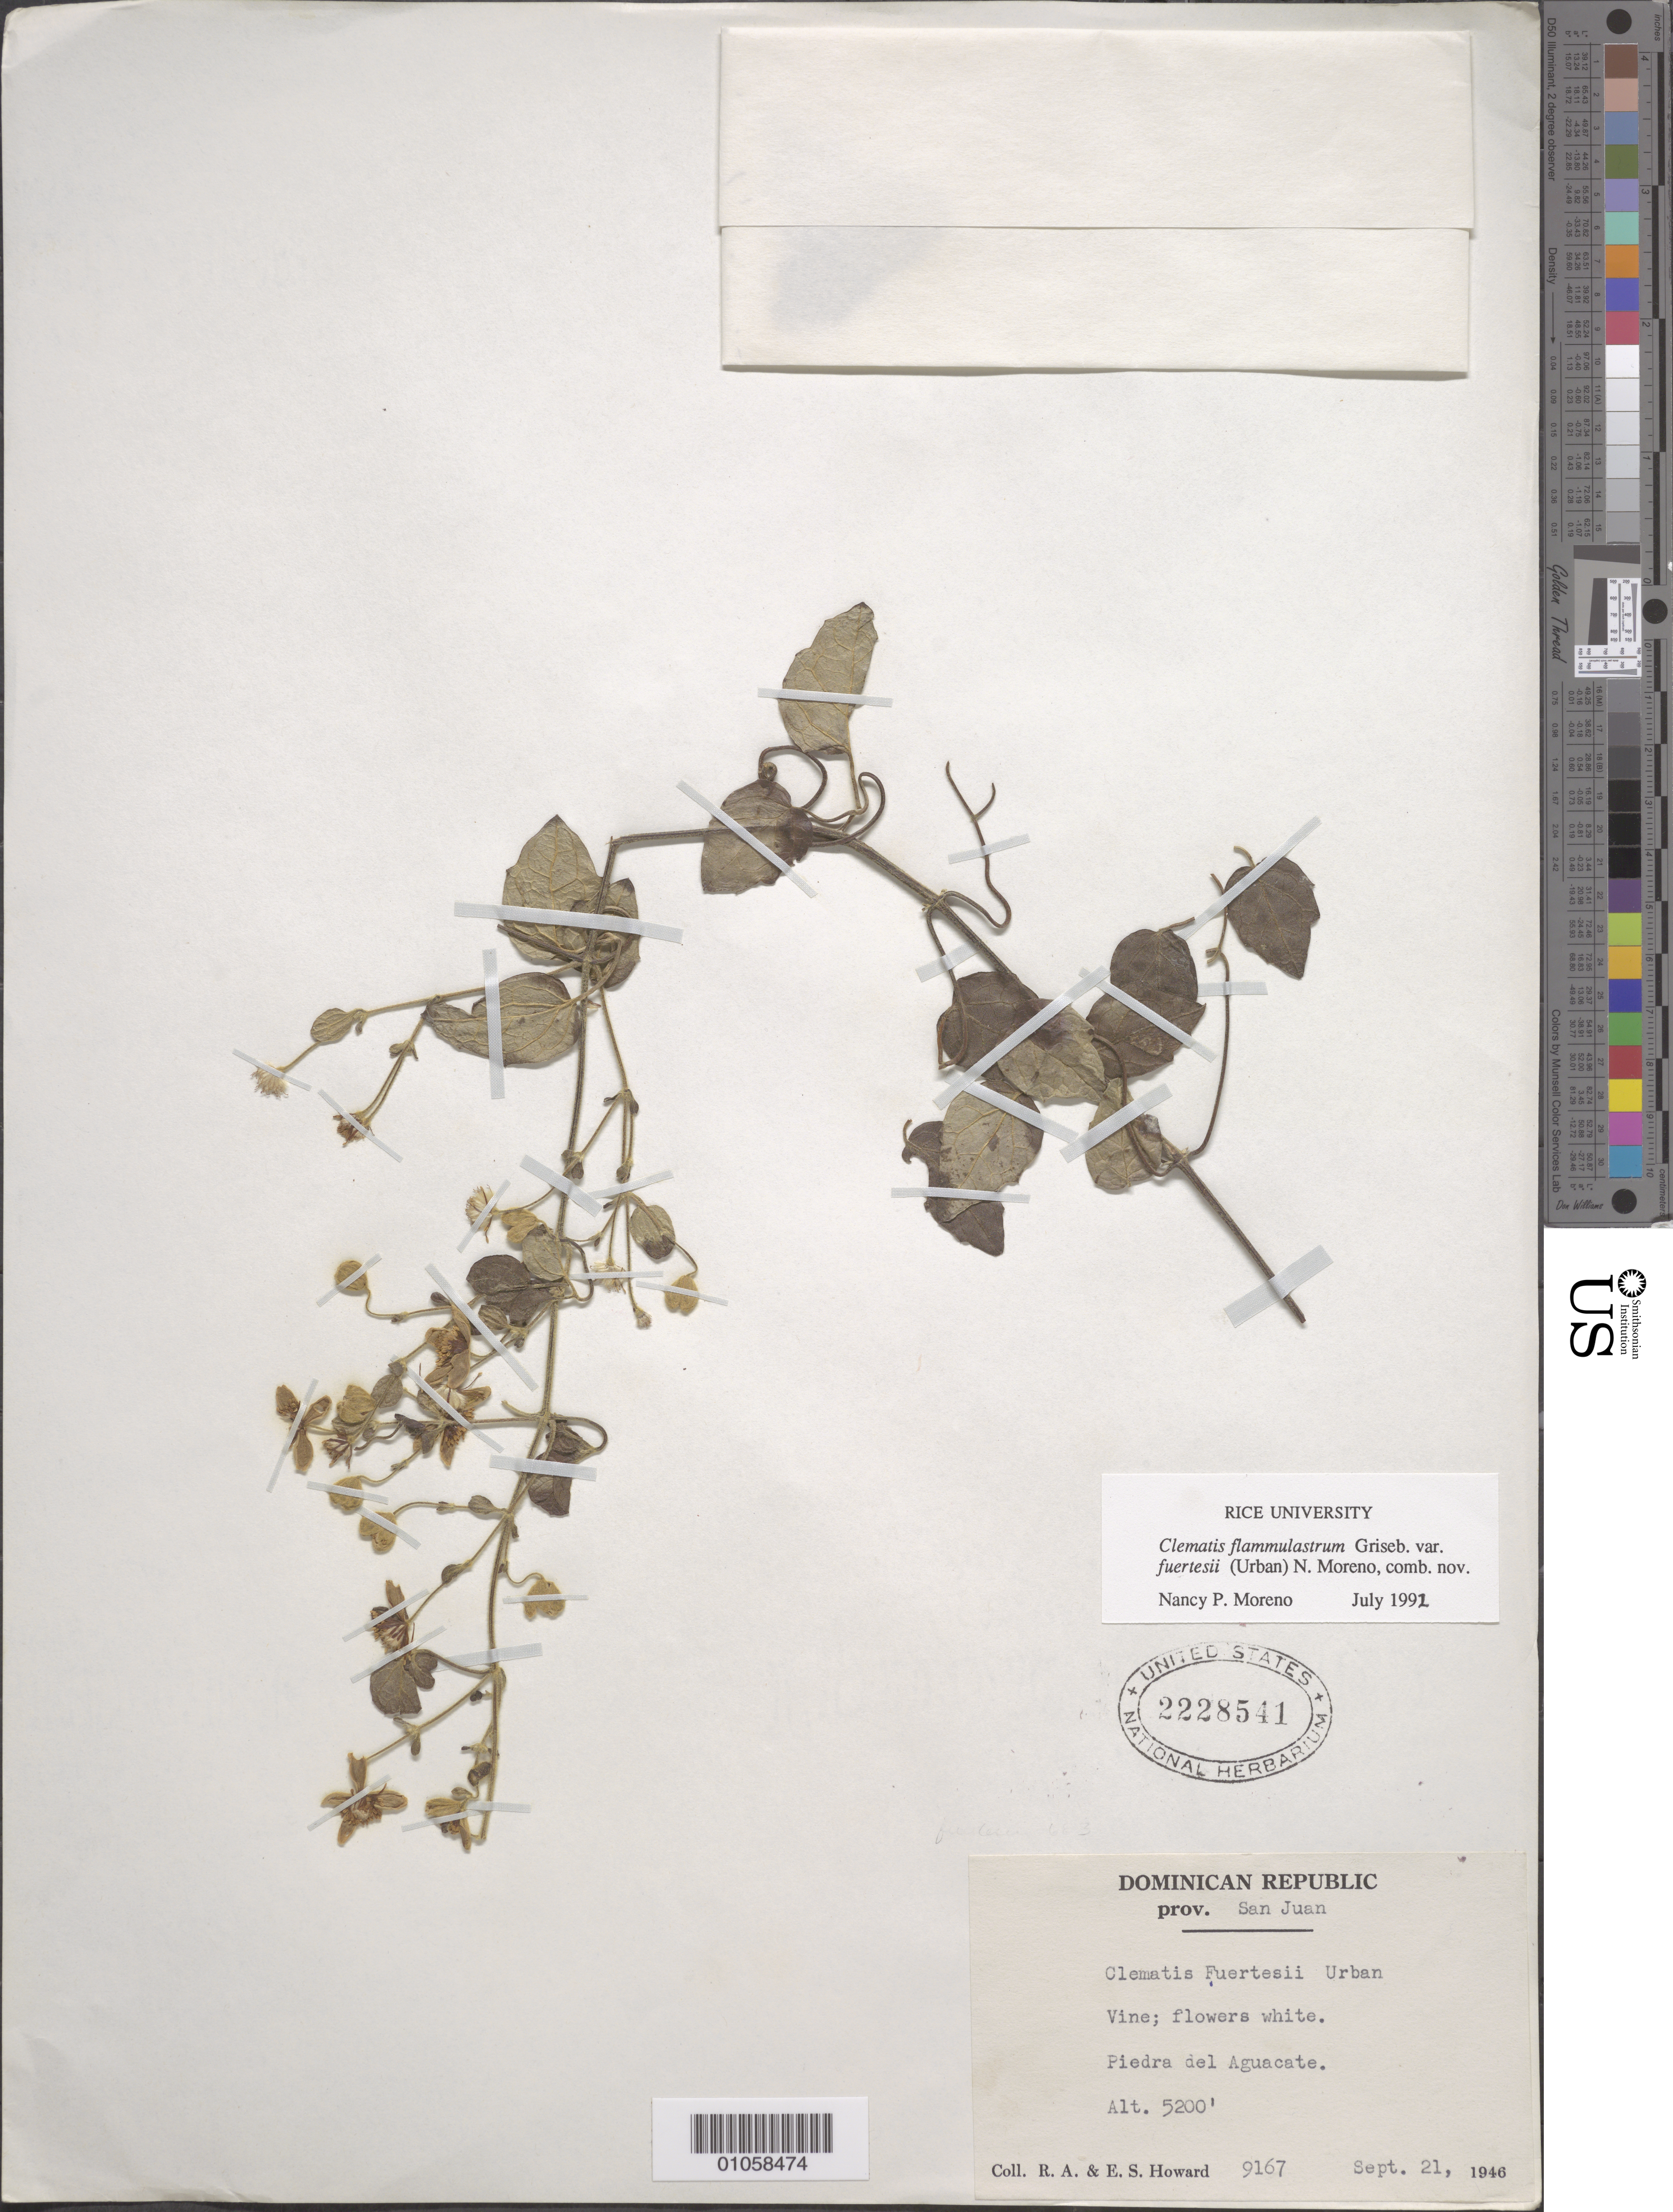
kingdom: Plantae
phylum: Tracheophyta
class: Magnoliopsida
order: Ranunculales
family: Ranunculaceae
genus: Clematis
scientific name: Clematis flammulastrum var. fuertesii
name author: (Urb.) W.T. Wang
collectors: R. A. Howard & E. S. Howard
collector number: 9167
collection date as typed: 21 Sep 1946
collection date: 1946-09-21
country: Dominican Republic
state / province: San Juan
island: Hispaniola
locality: Piedra del Aguacate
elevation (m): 1585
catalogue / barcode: US 2228541